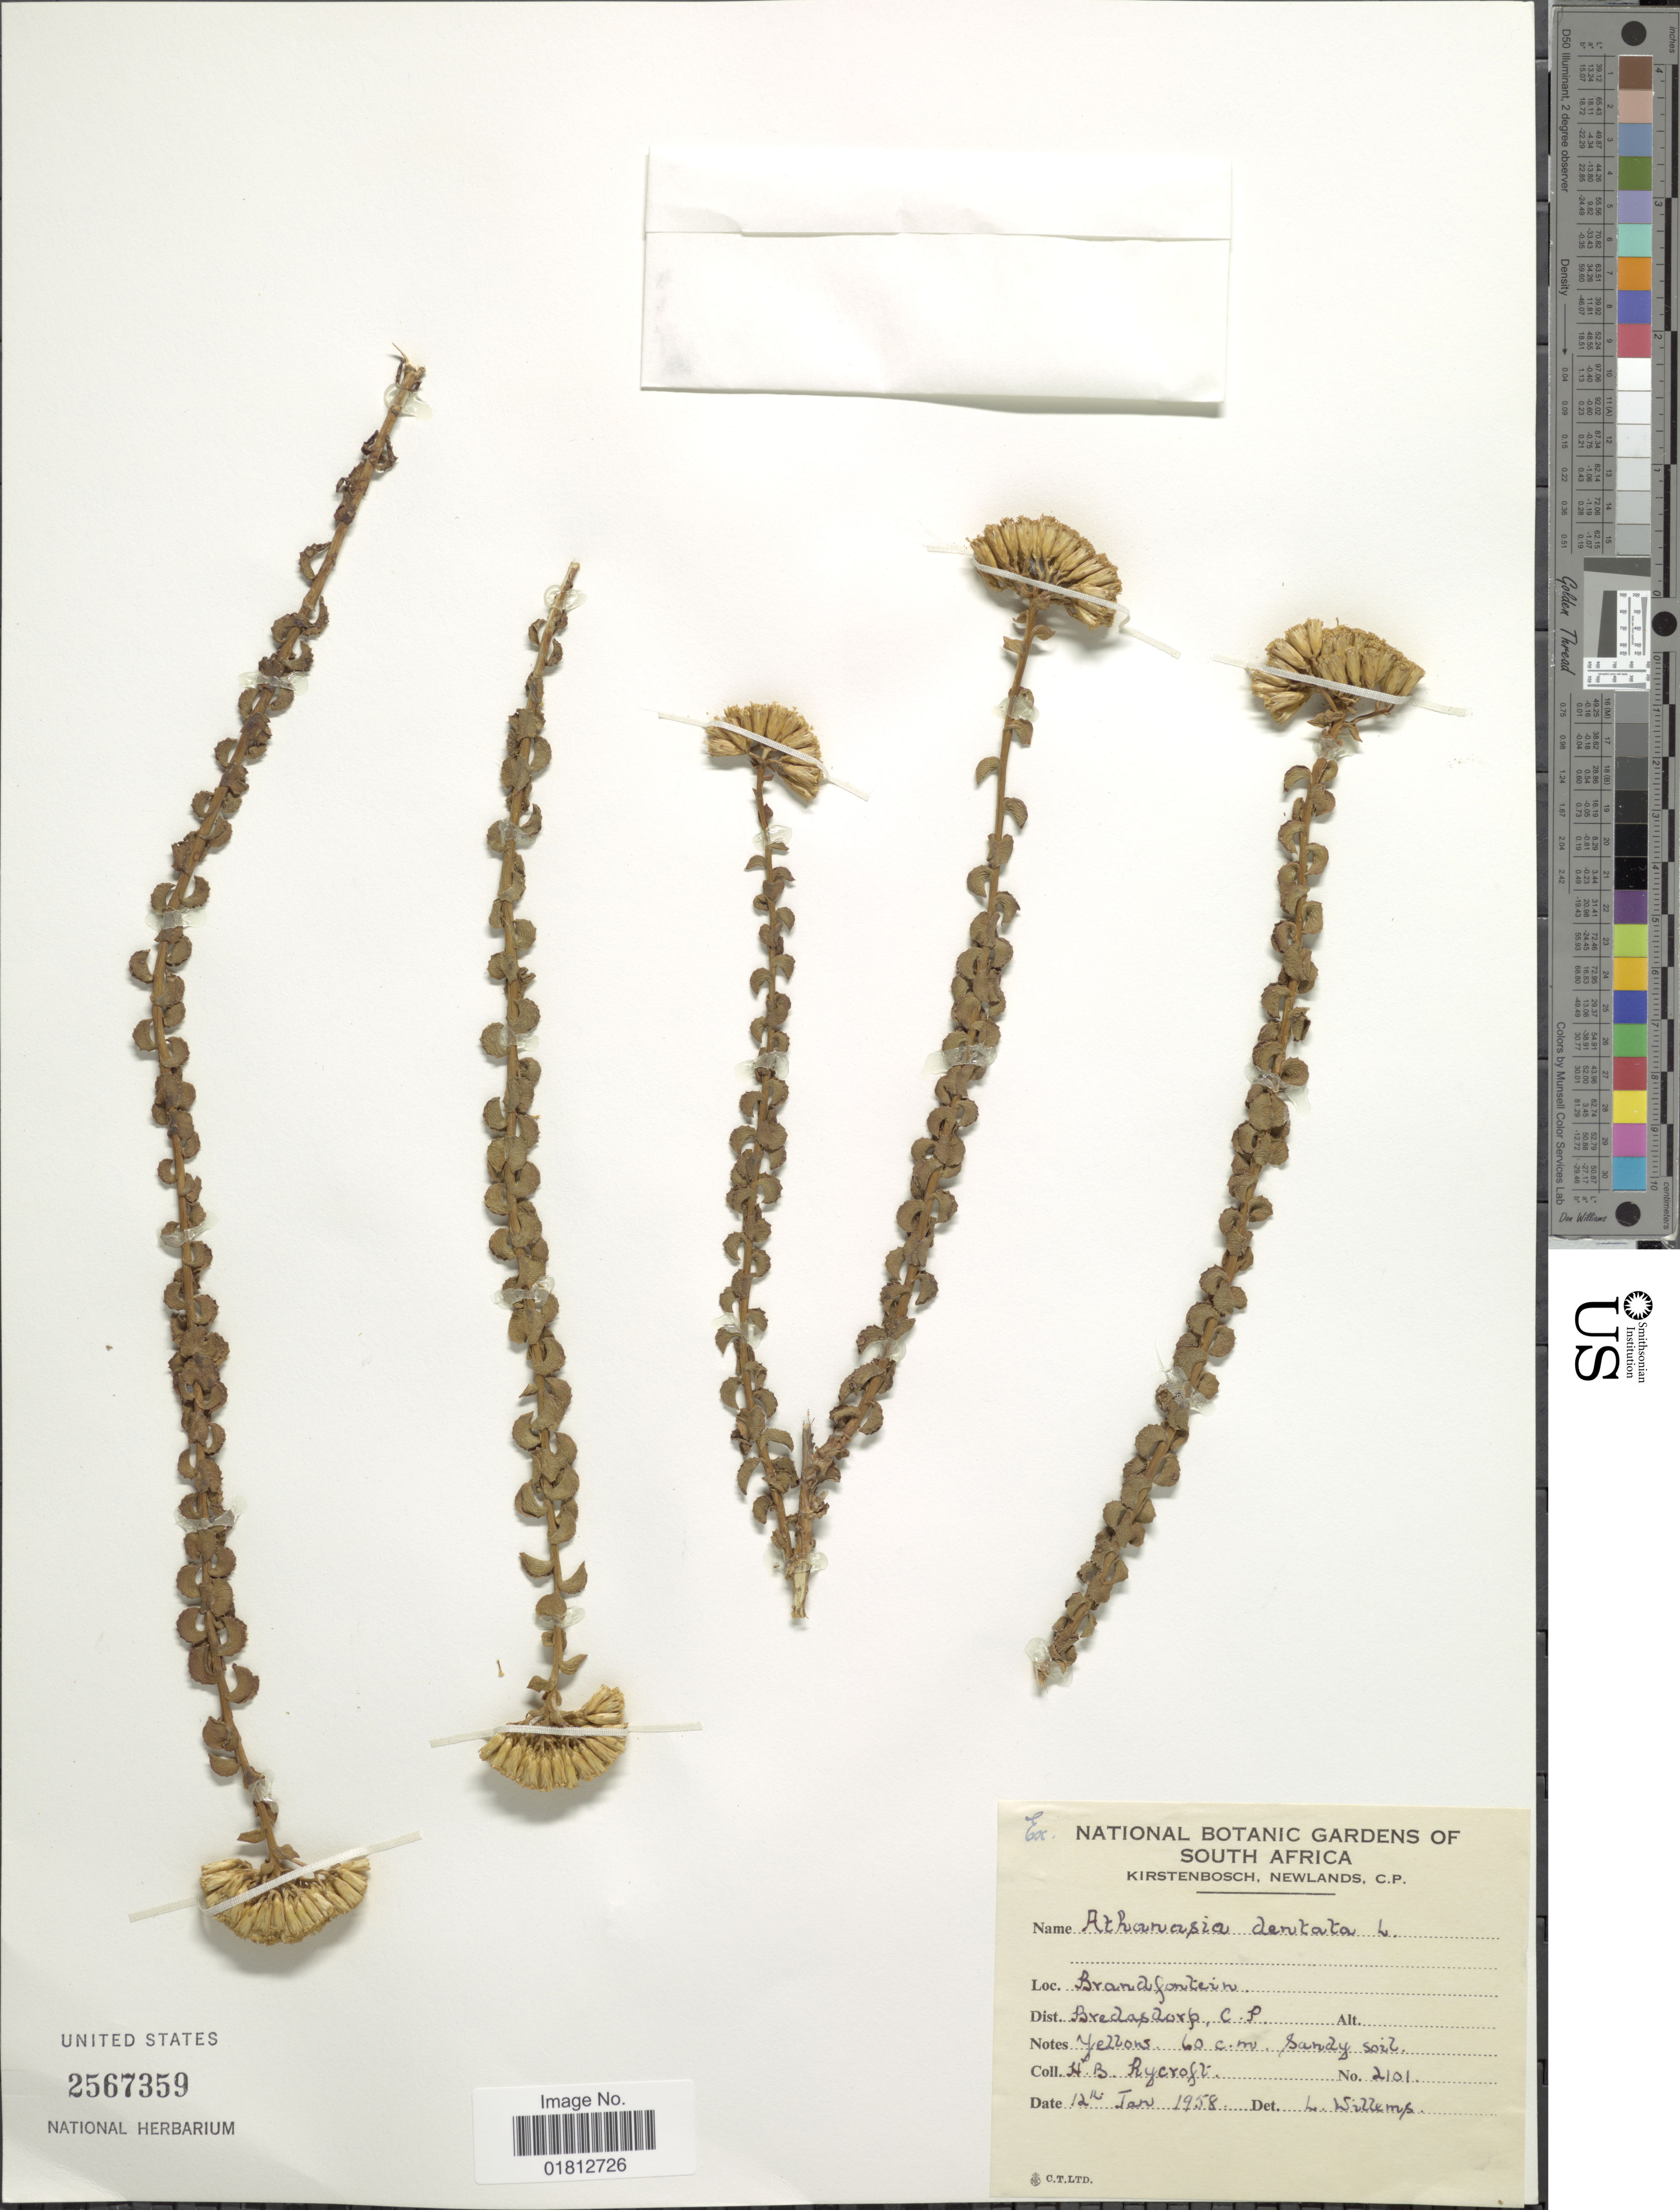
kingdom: Plantae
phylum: Tracheophyta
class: Magnoliopsida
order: Asterales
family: Asteraceae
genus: Athanasia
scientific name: Athanasia dentata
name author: (L.) L.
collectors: H. Rycroft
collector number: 2101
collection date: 1958-01-12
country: South Africa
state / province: Western Cape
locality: Brandfontein, Dist. Bredasdorp, C. P.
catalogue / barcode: US 2567359